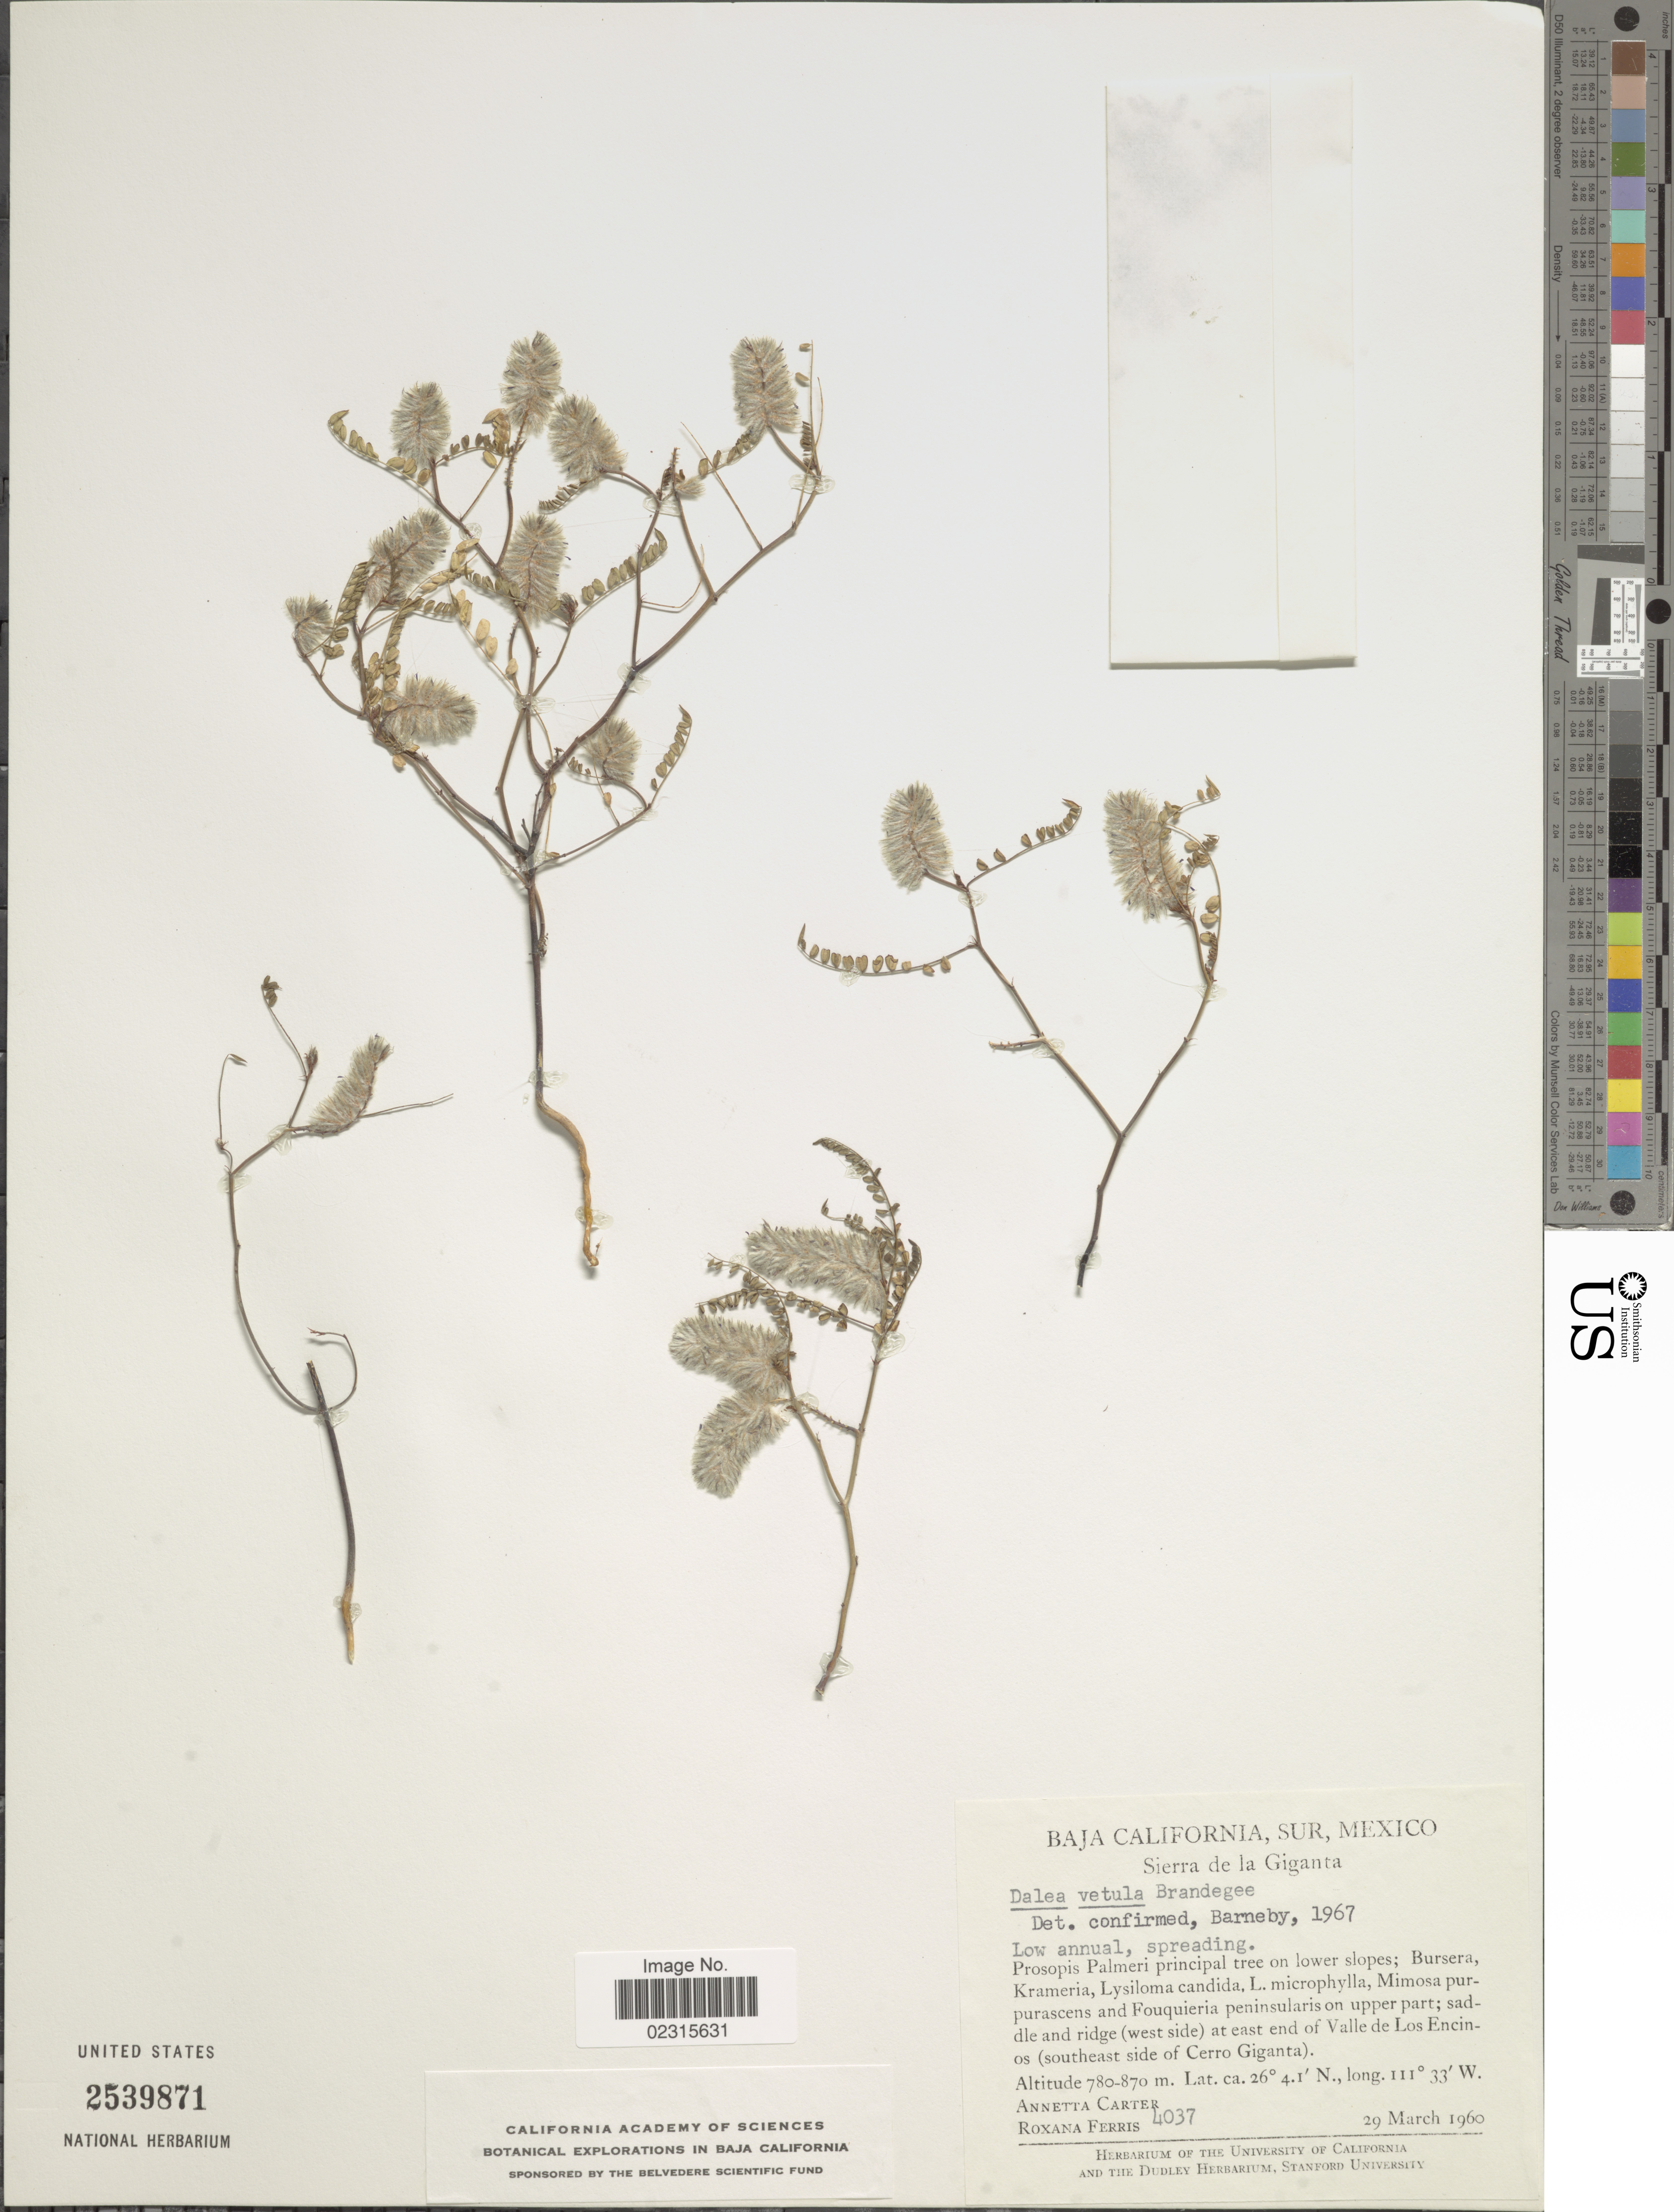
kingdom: Plantae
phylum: Tracheophyta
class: Magnoliopsida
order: Fabales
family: Fabaceae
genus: Marina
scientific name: Marina vetula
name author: (Brandegee) Barneby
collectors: A. Carter & R. S. Ferris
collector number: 4037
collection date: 1960-03-29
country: Mexico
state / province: Baja California Sur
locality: Baja California Sur, Mexico, Saddle and ridge (west side) at east end of Valle de Los Encinso (southeast side of Cerro Giganta)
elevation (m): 780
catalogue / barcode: US 2539871